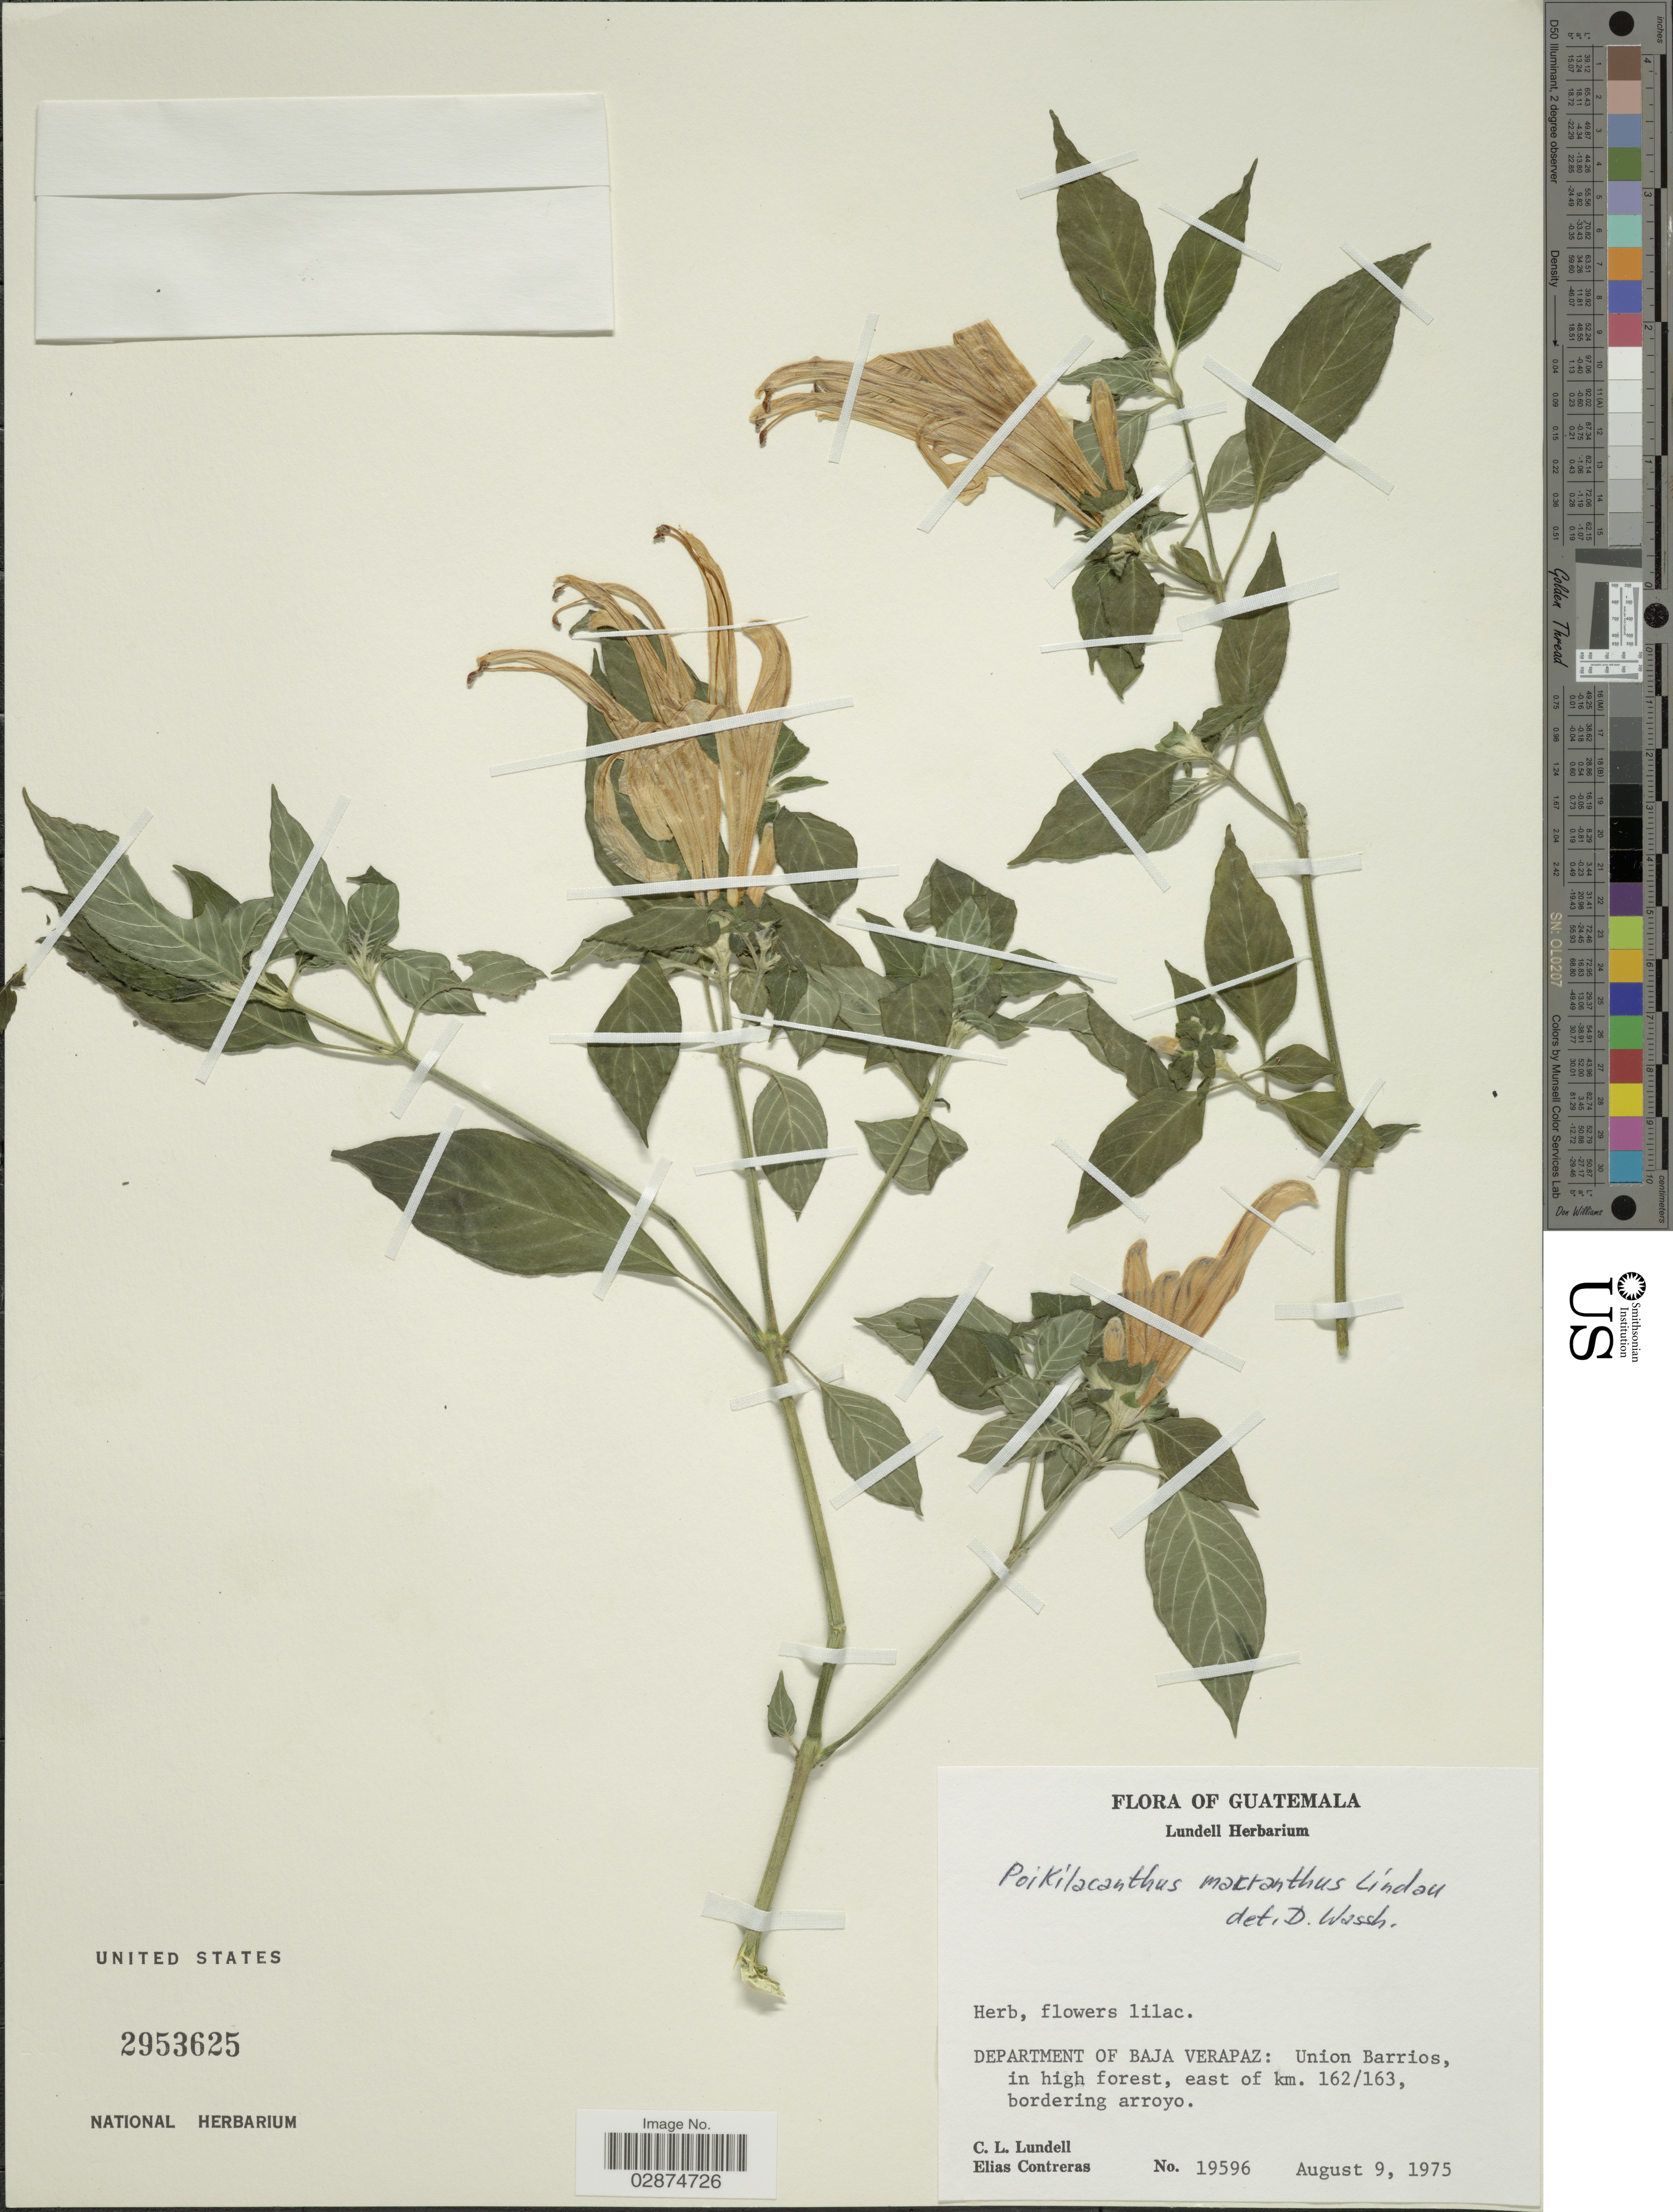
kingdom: Plantae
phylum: Tracheophyta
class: Magnoliopsida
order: Lamiales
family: Acanthaceae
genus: Poikilacanthus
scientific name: Poikilacanthus macranthus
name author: Lindau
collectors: C. L. Lundell & E. Contreras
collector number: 19596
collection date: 1975-08-09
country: Guatemala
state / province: Baja Verapaz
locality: Department of Baja Verapaz: Union Barrios, in high forestm east of km. 162/163, bordering arroyo.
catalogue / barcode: US 2953625